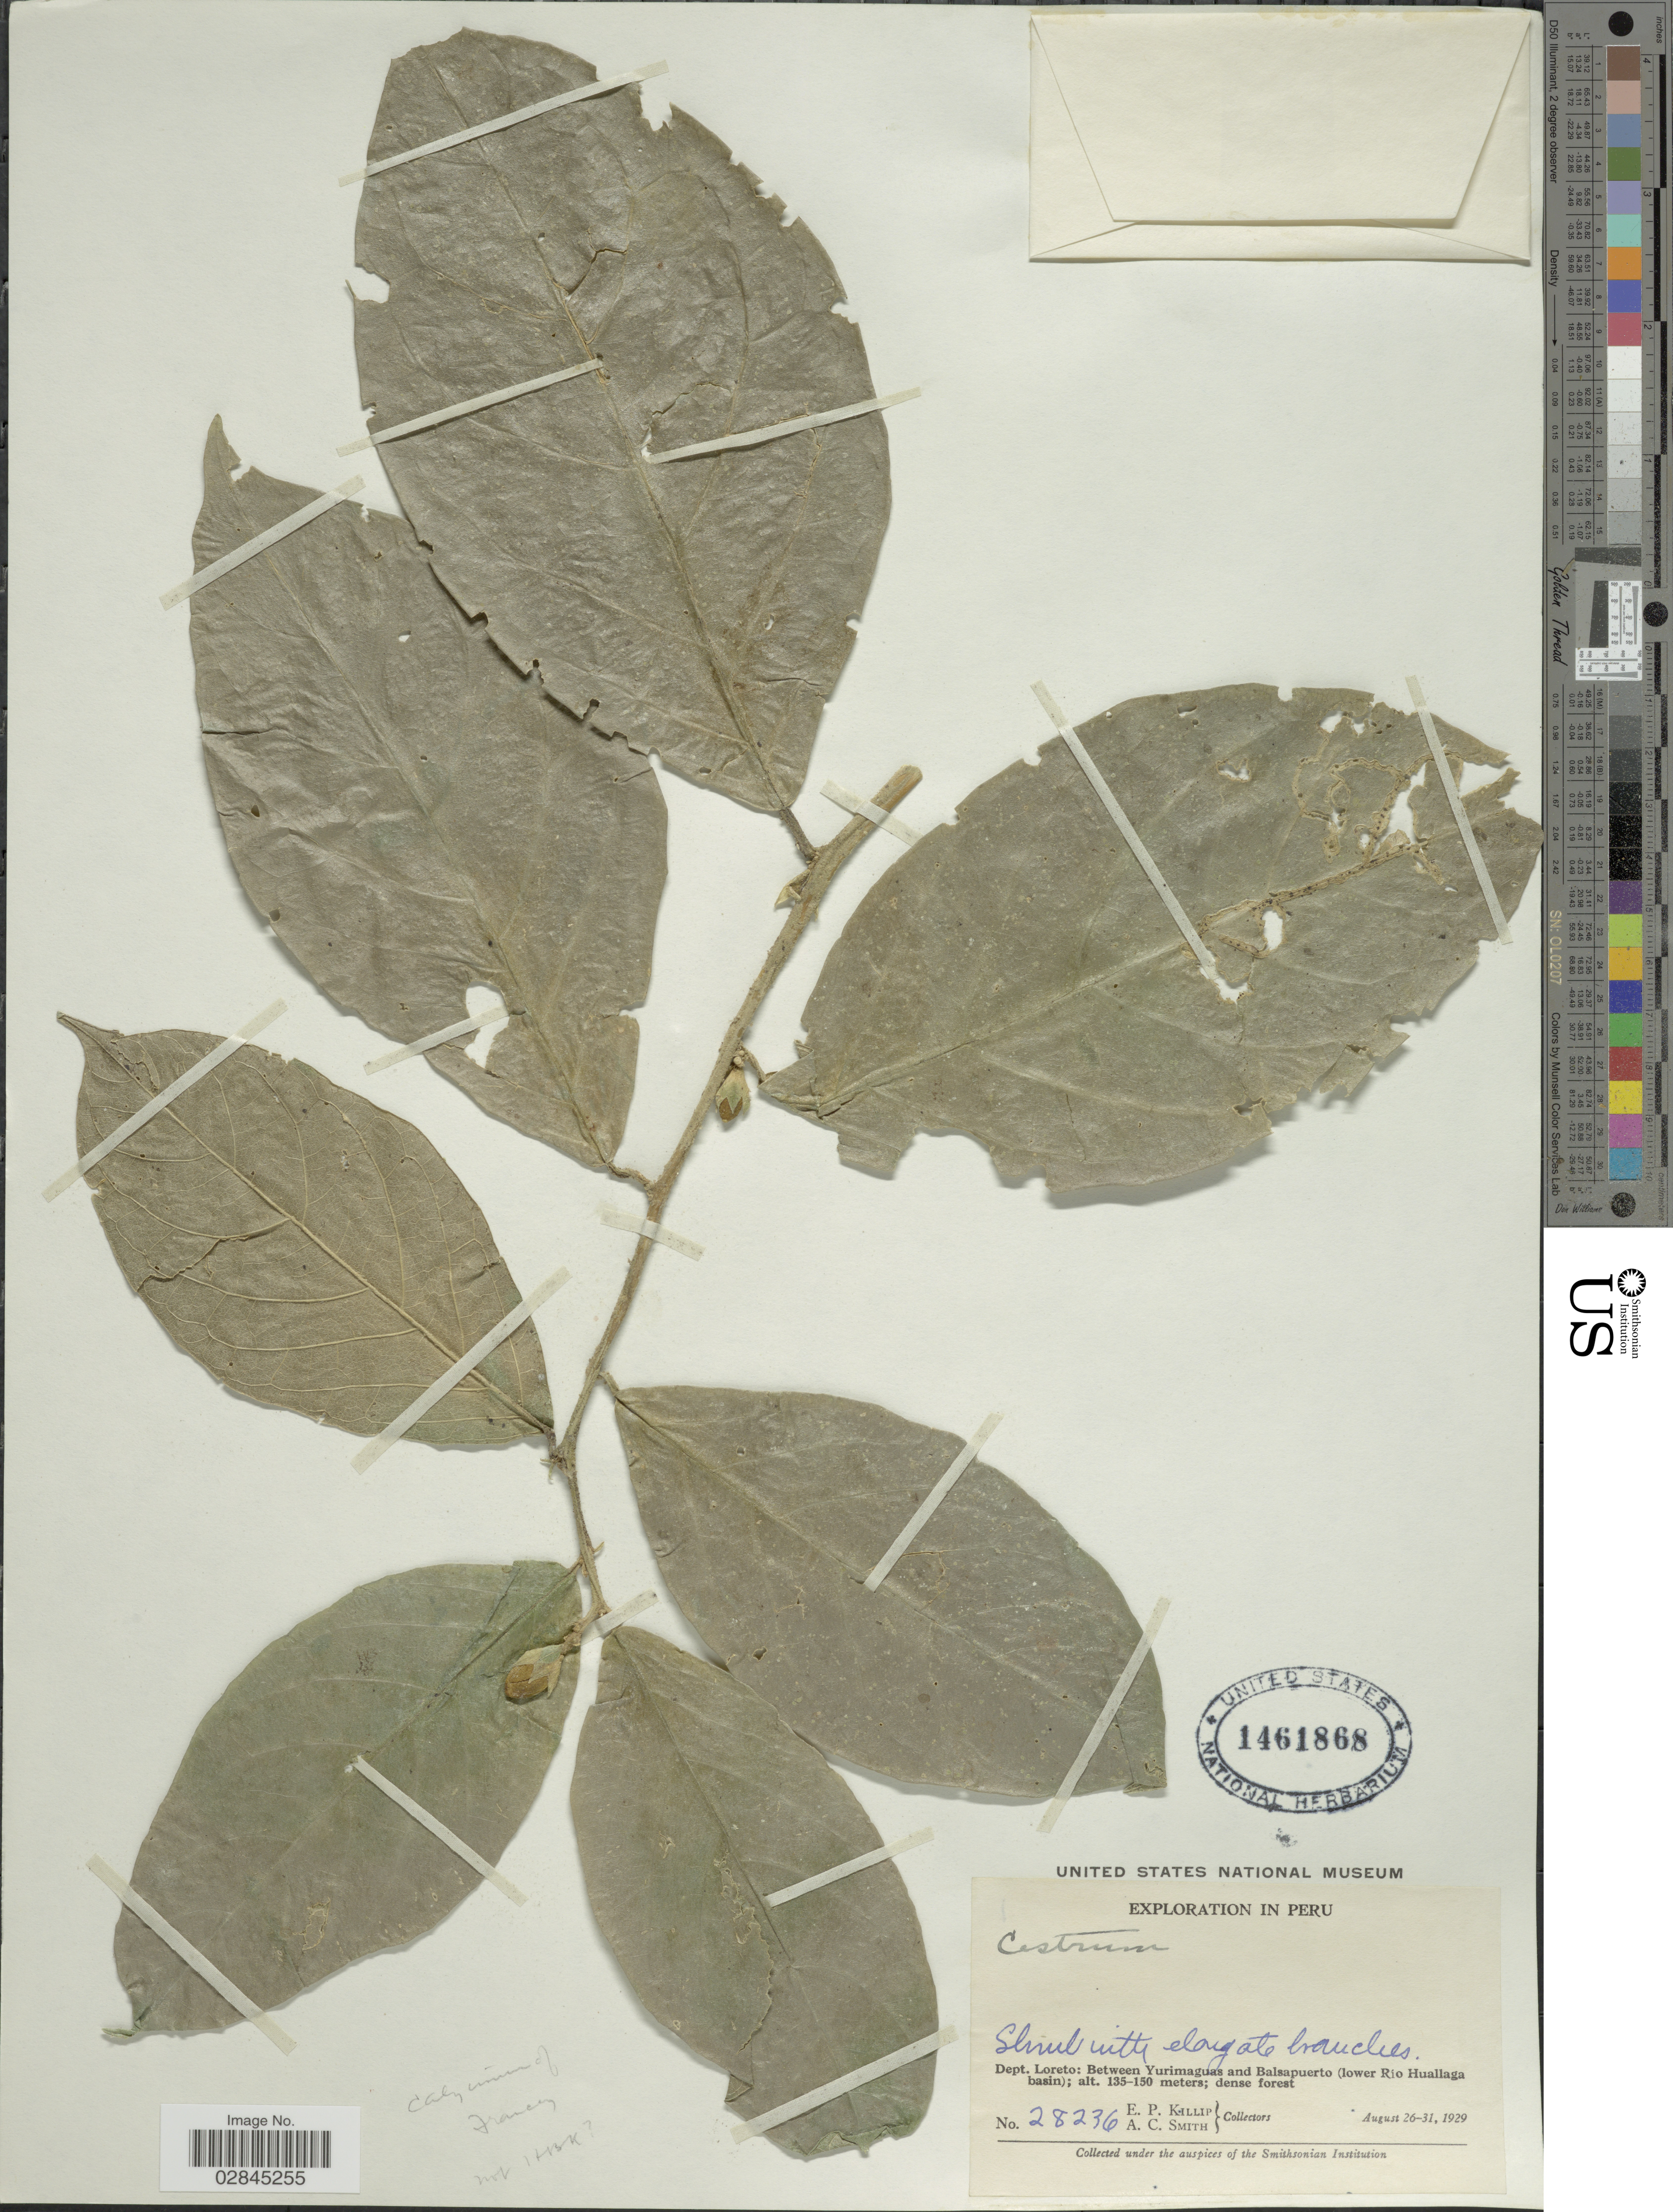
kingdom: Plantae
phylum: Tracheophyta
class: Magnoliopsida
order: Solanales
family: Solanaceae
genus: Cestrum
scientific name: Cestrum strigillatum var. calycinum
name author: Ruiz & Pav.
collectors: E. P. Killip & A. C. Smith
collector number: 28236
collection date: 1929-08-26/1929-08-31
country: Peru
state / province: Loreto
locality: Dept. Loreto: Between Yurimaguas and Balsapuerto (lower Río Huallaga basin).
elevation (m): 135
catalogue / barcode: US 1461868